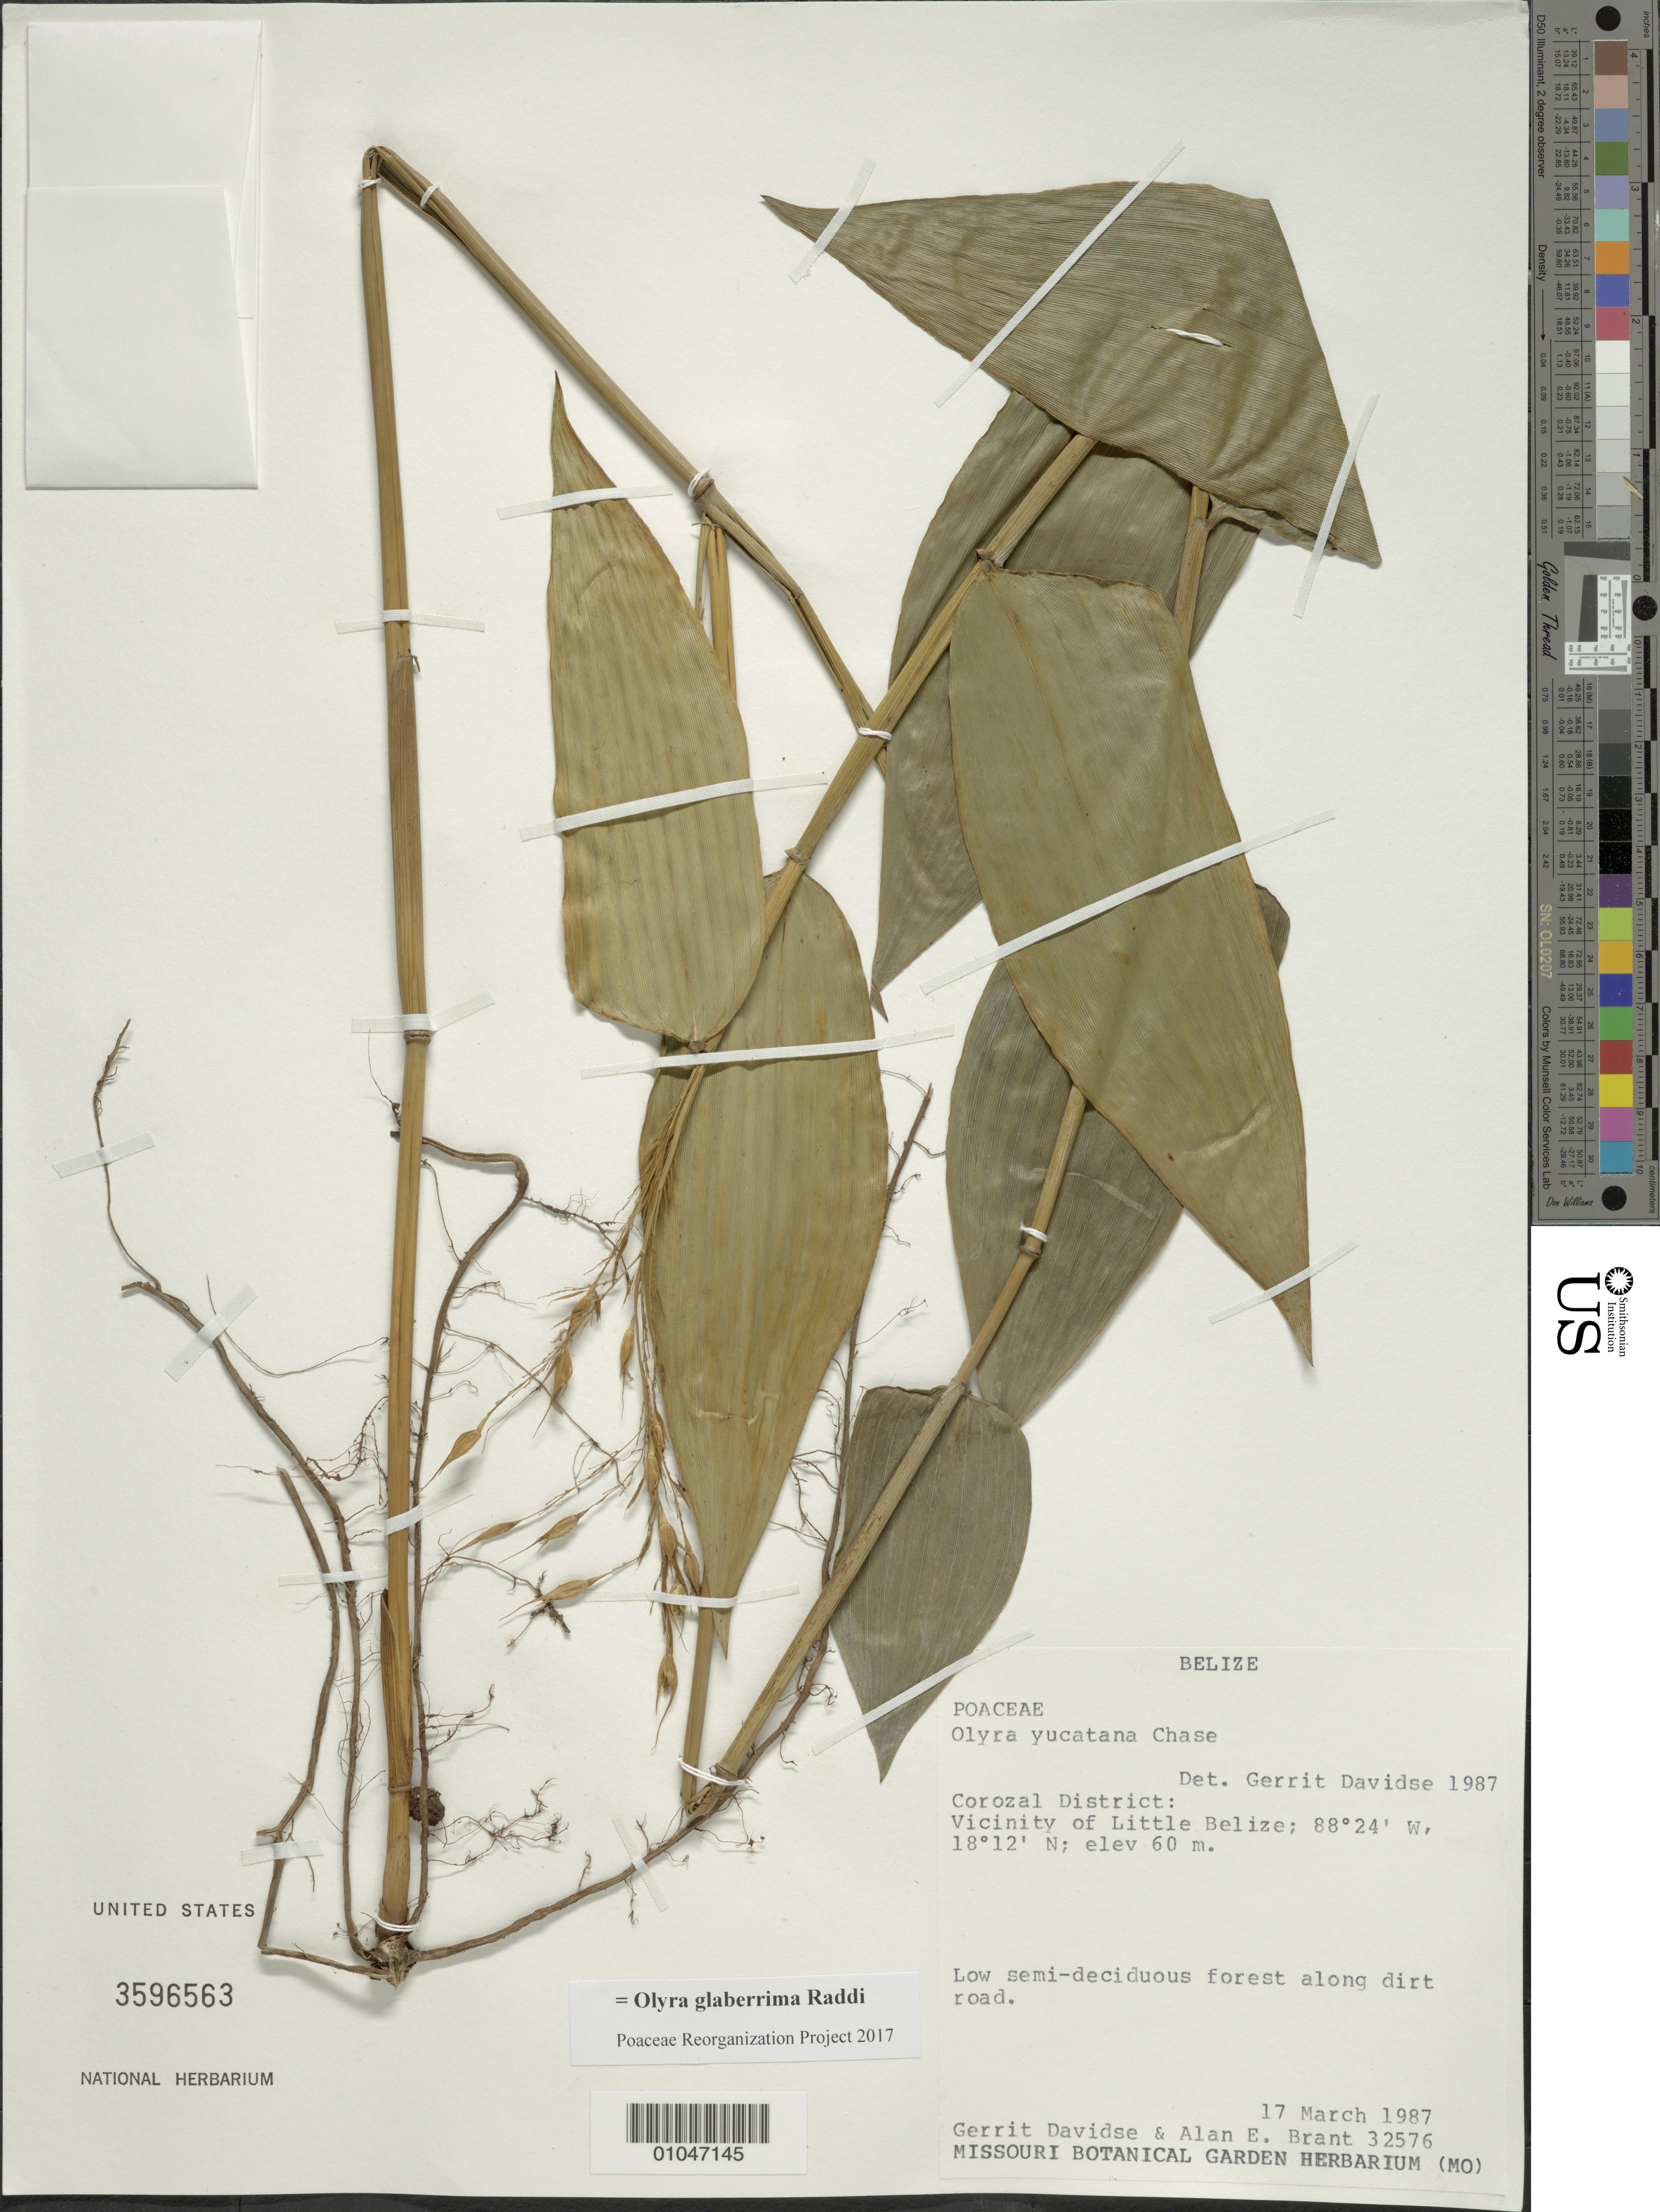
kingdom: Plantae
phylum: Tracheophyta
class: Liliopsida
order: Poales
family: Poaceae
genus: Olyra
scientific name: Olyra glaberrima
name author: Raddi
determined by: Poaceae Reorganization Project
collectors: G. Davidse & G. Herrera Ch.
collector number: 32576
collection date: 1987-03-17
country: Belize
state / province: Corozal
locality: Vicinity of Little Belize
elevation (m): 60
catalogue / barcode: US 3596563